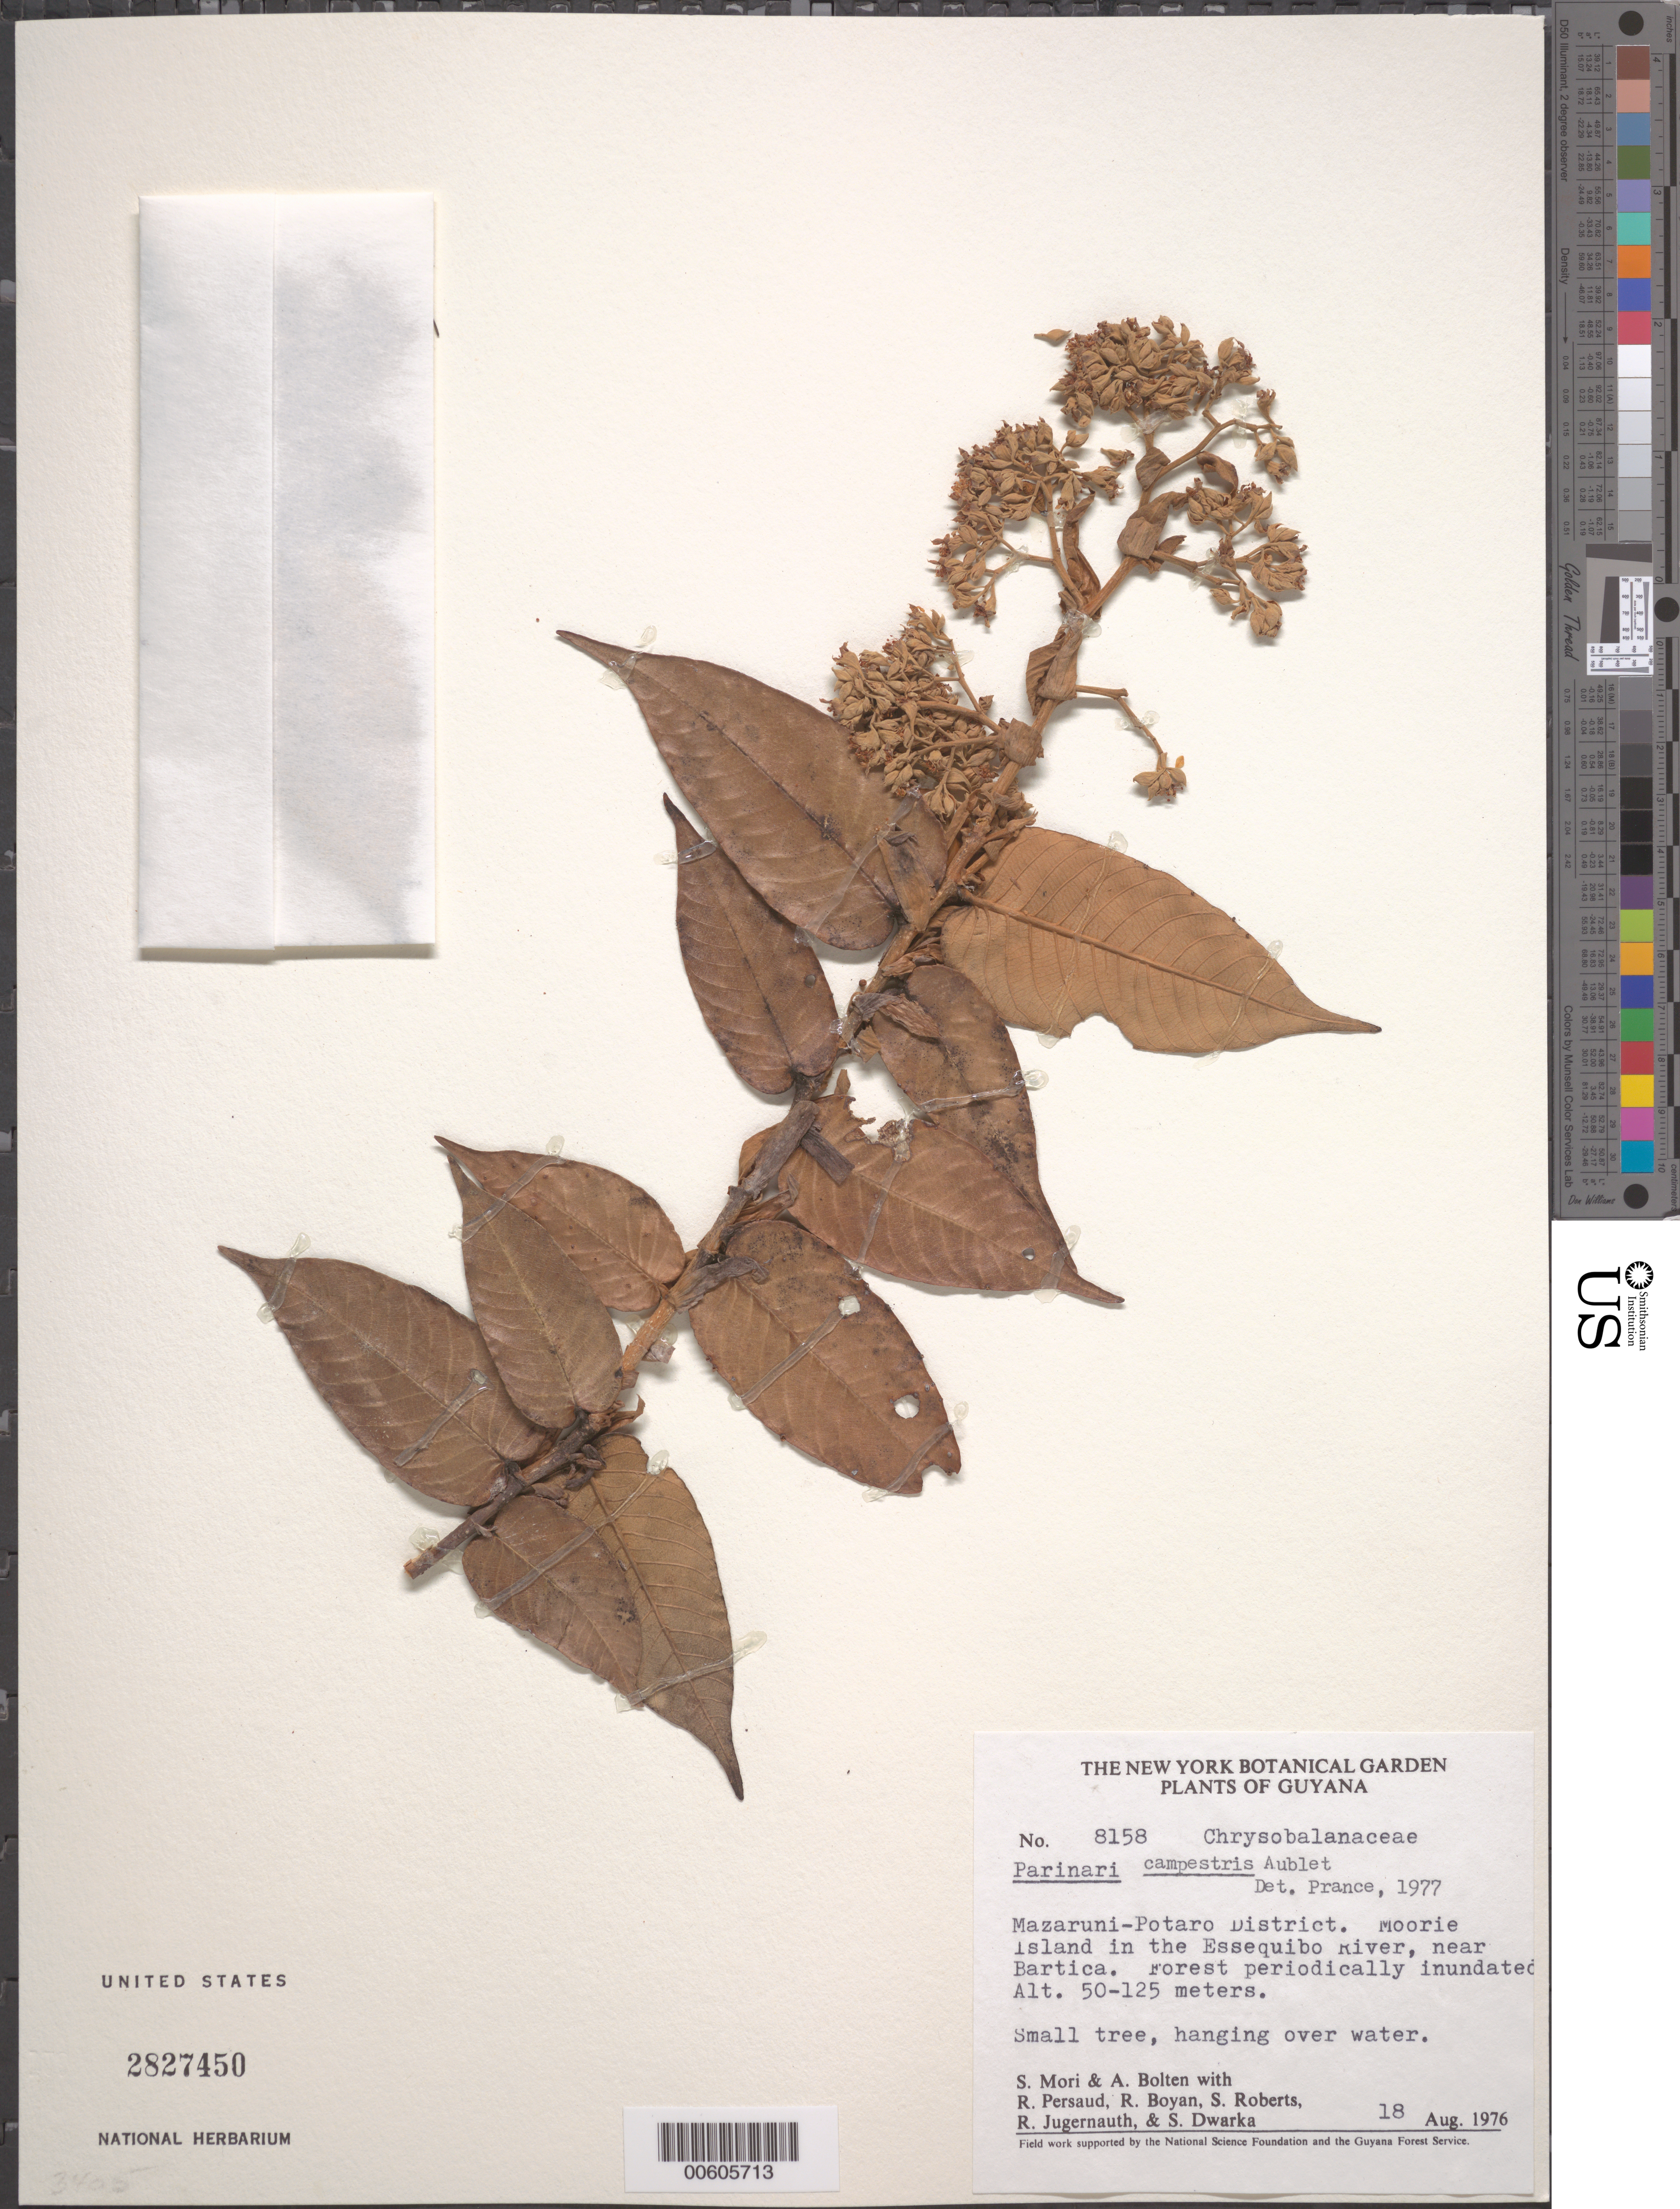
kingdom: Plantae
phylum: Tracheophyta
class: Magnoliopsida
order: Malpighiales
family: Chrysobalanaceae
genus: Parinari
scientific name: Parinari campestris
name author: Aubl.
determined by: Prance, G. T.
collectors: S. Mori, A. Bolten, R. Persaud, R. Boyan, S. Roberts, R. Jugernauth & S. Dwarka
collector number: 8158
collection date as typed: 18-Aug-76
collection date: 1976-08-18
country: Guyana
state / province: Cuyuni-Mazaruni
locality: Moorie Island, near Bartica, in Essequibo River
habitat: Forest periodically inundated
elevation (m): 50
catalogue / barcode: US 2827450